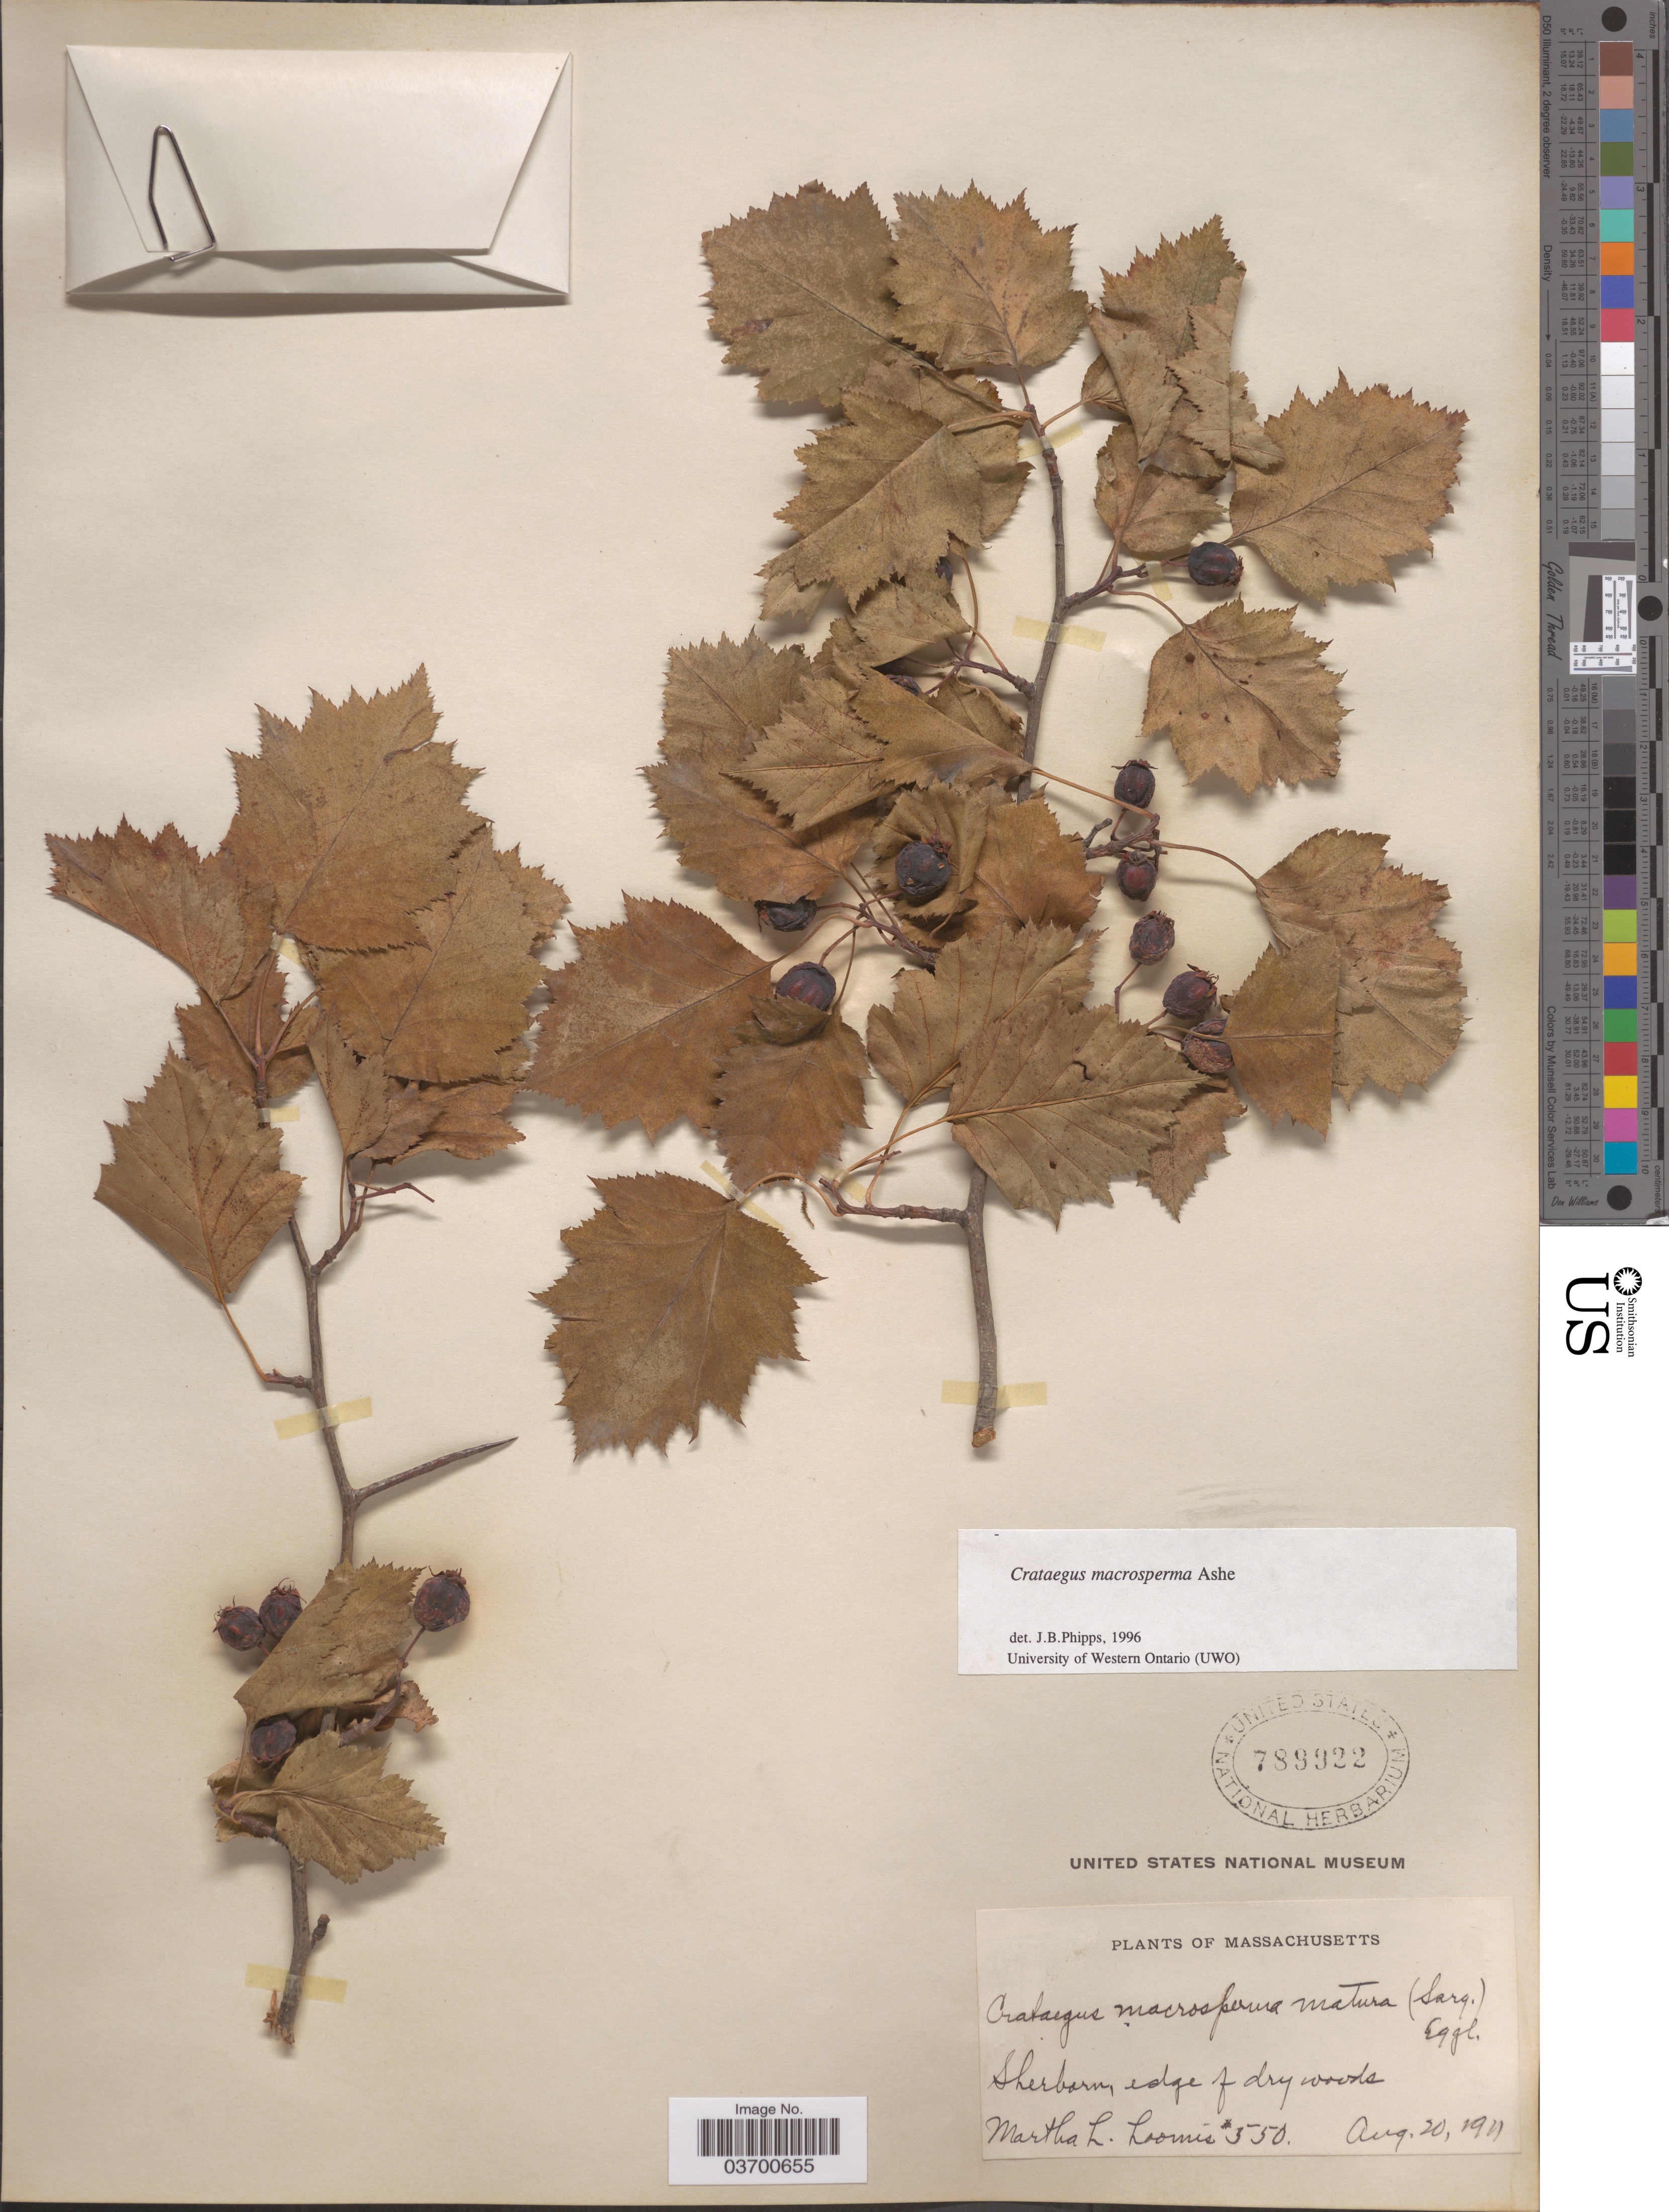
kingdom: Plantae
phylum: Tracheophyta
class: Magnoliopsida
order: Rosales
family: Rosaceae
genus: Crataegus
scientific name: Crataegus macrosperma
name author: Ashe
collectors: M. L. Loomis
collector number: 550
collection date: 1911-08-20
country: United States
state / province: Massachusetts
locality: Sherborn.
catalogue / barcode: US 789922